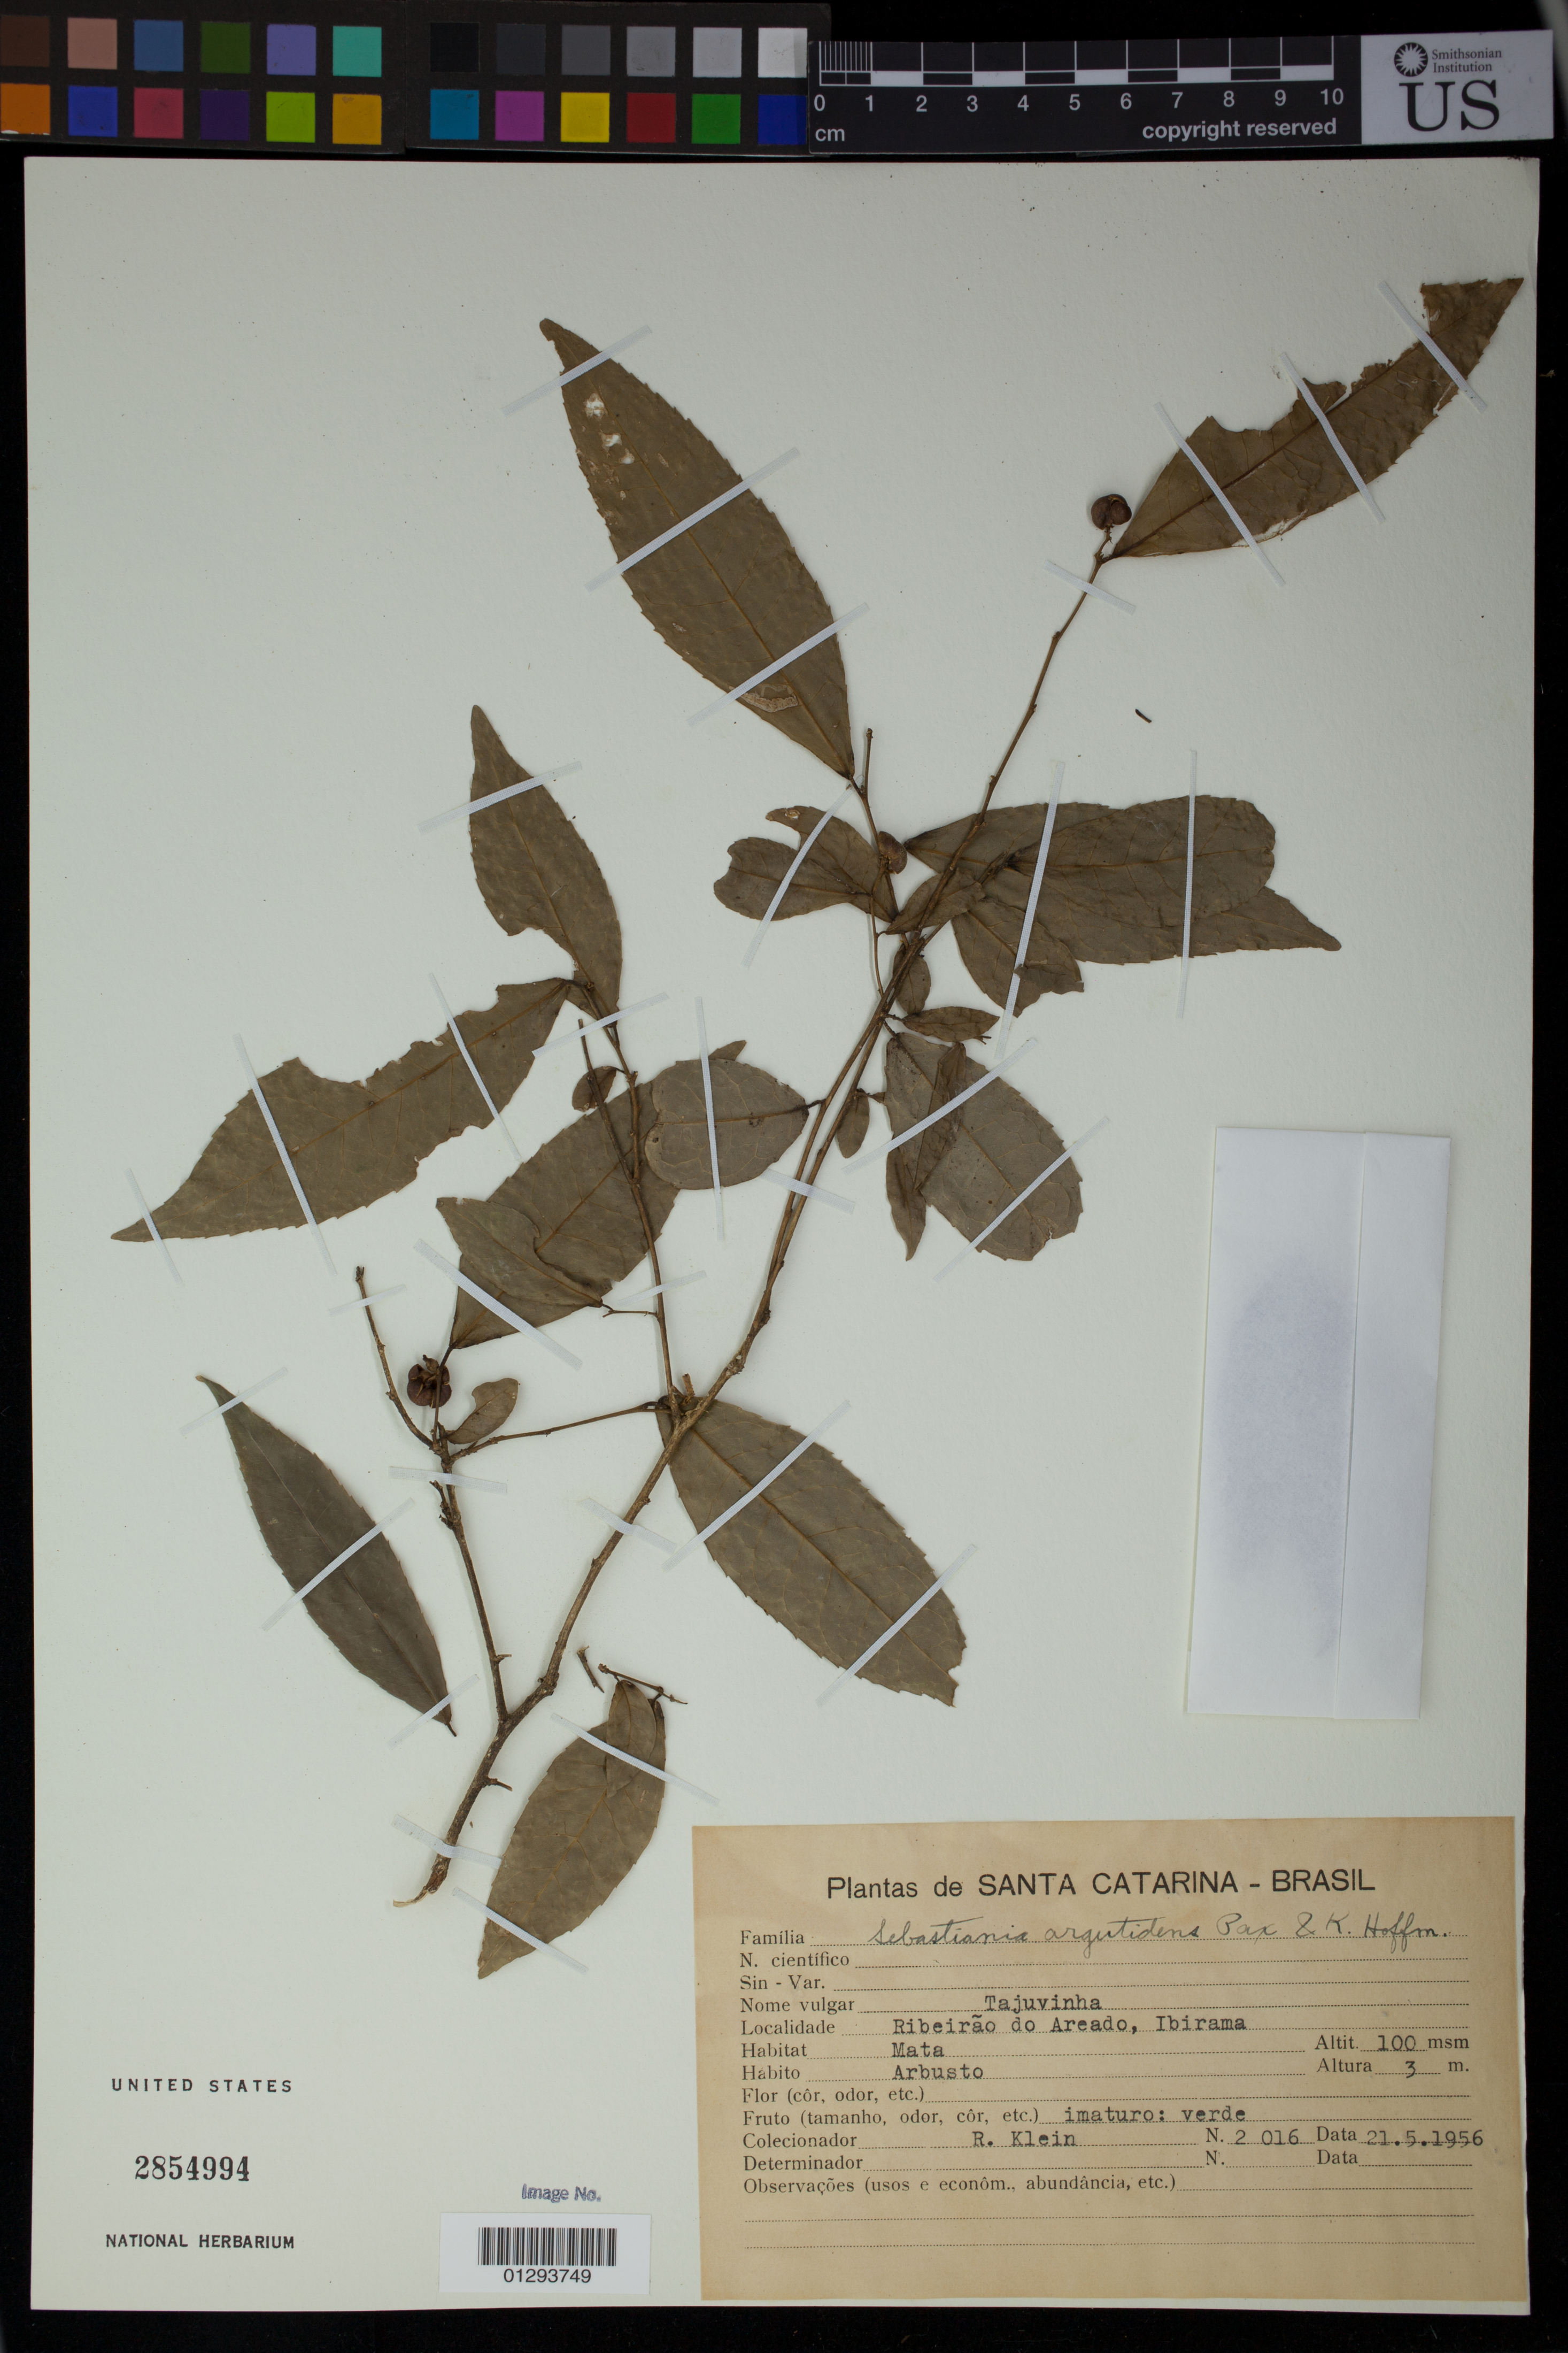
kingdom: Plantae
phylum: Tracheophyta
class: Magnoliopsida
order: Malpighiales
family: Euphorbiaceae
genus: Sebastiania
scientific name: Sebastiania argutidens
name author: Pax & K. Hoffm.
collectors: R. Klein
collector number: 2016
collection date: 1956-05-21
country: Brazil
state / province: Santa Catarina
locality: Ribeirao do Areado, Ibirama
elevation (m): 100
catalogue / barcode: US 2854994